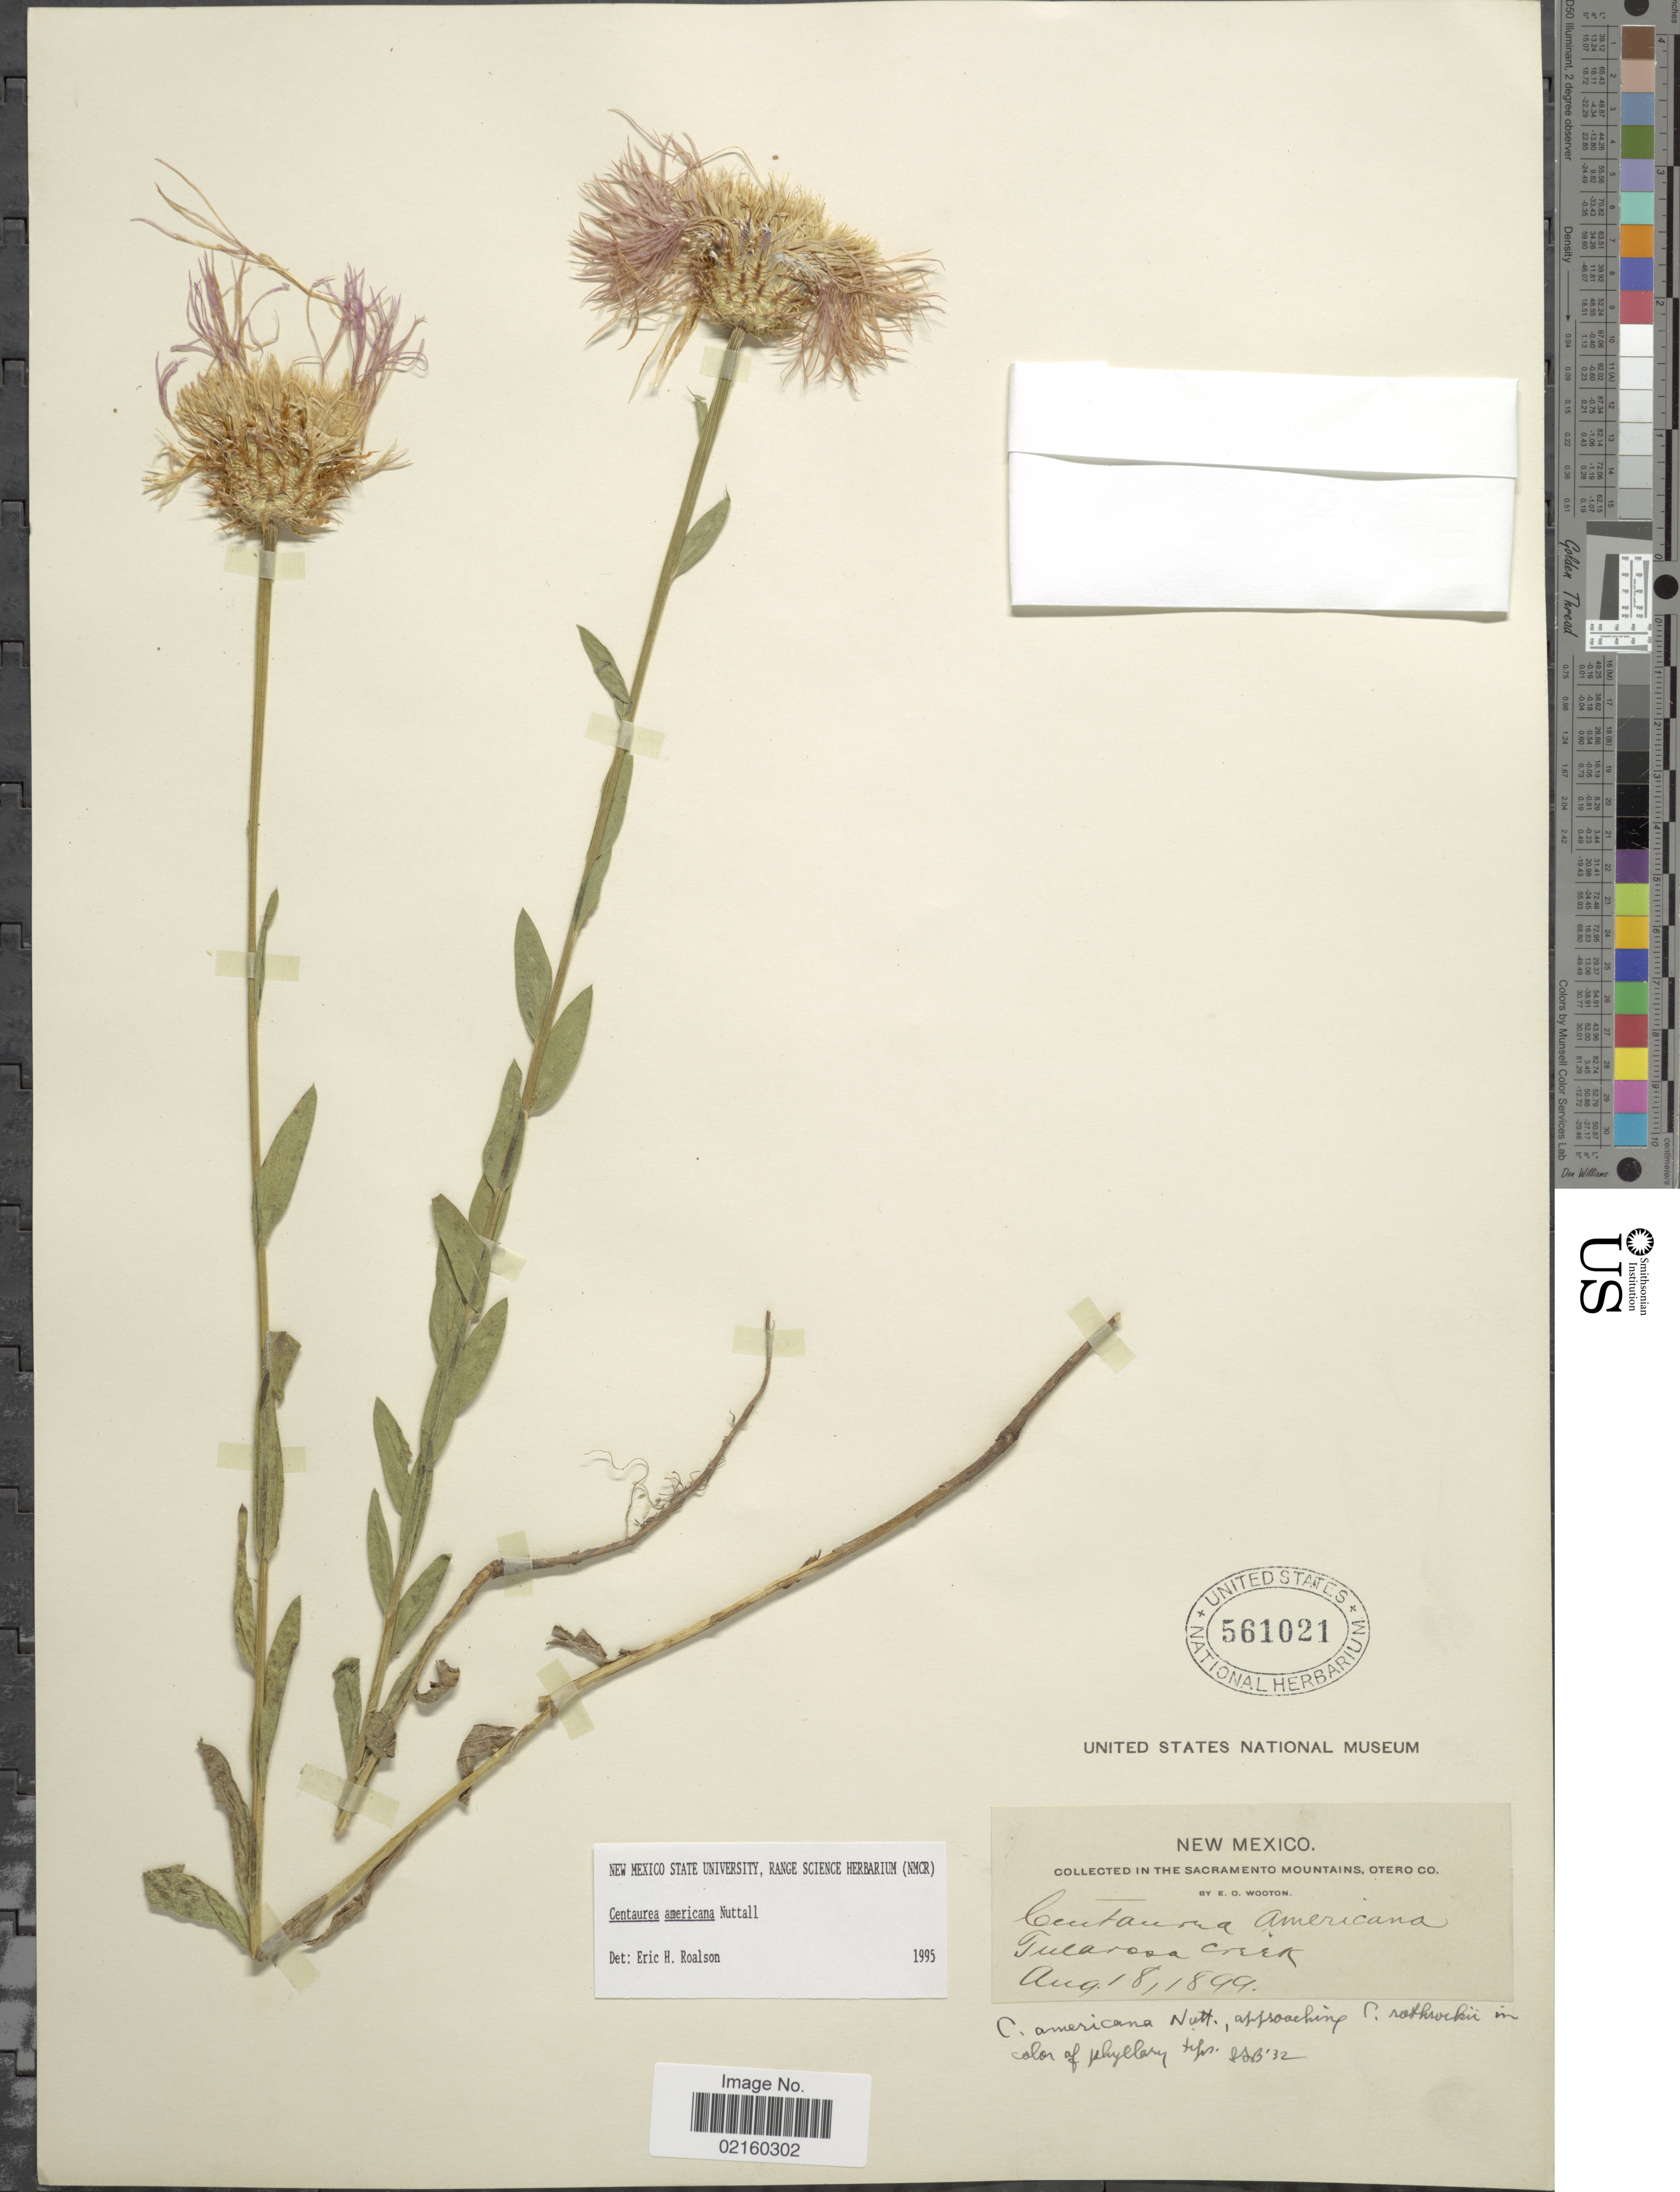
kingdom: Plantae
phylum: Tracheophyta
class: Magnoliopsida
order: Asterales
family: Asteraceae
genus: Plectocephalus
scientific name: Plectocephalus americanus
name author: (Nutt.) D. Don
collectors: E. O. Wooton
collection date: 1899-08-18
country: United States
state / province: New Mexico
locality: Sacramento Mountains, Otero Co., Tularosa Creek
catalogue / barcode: US 561021